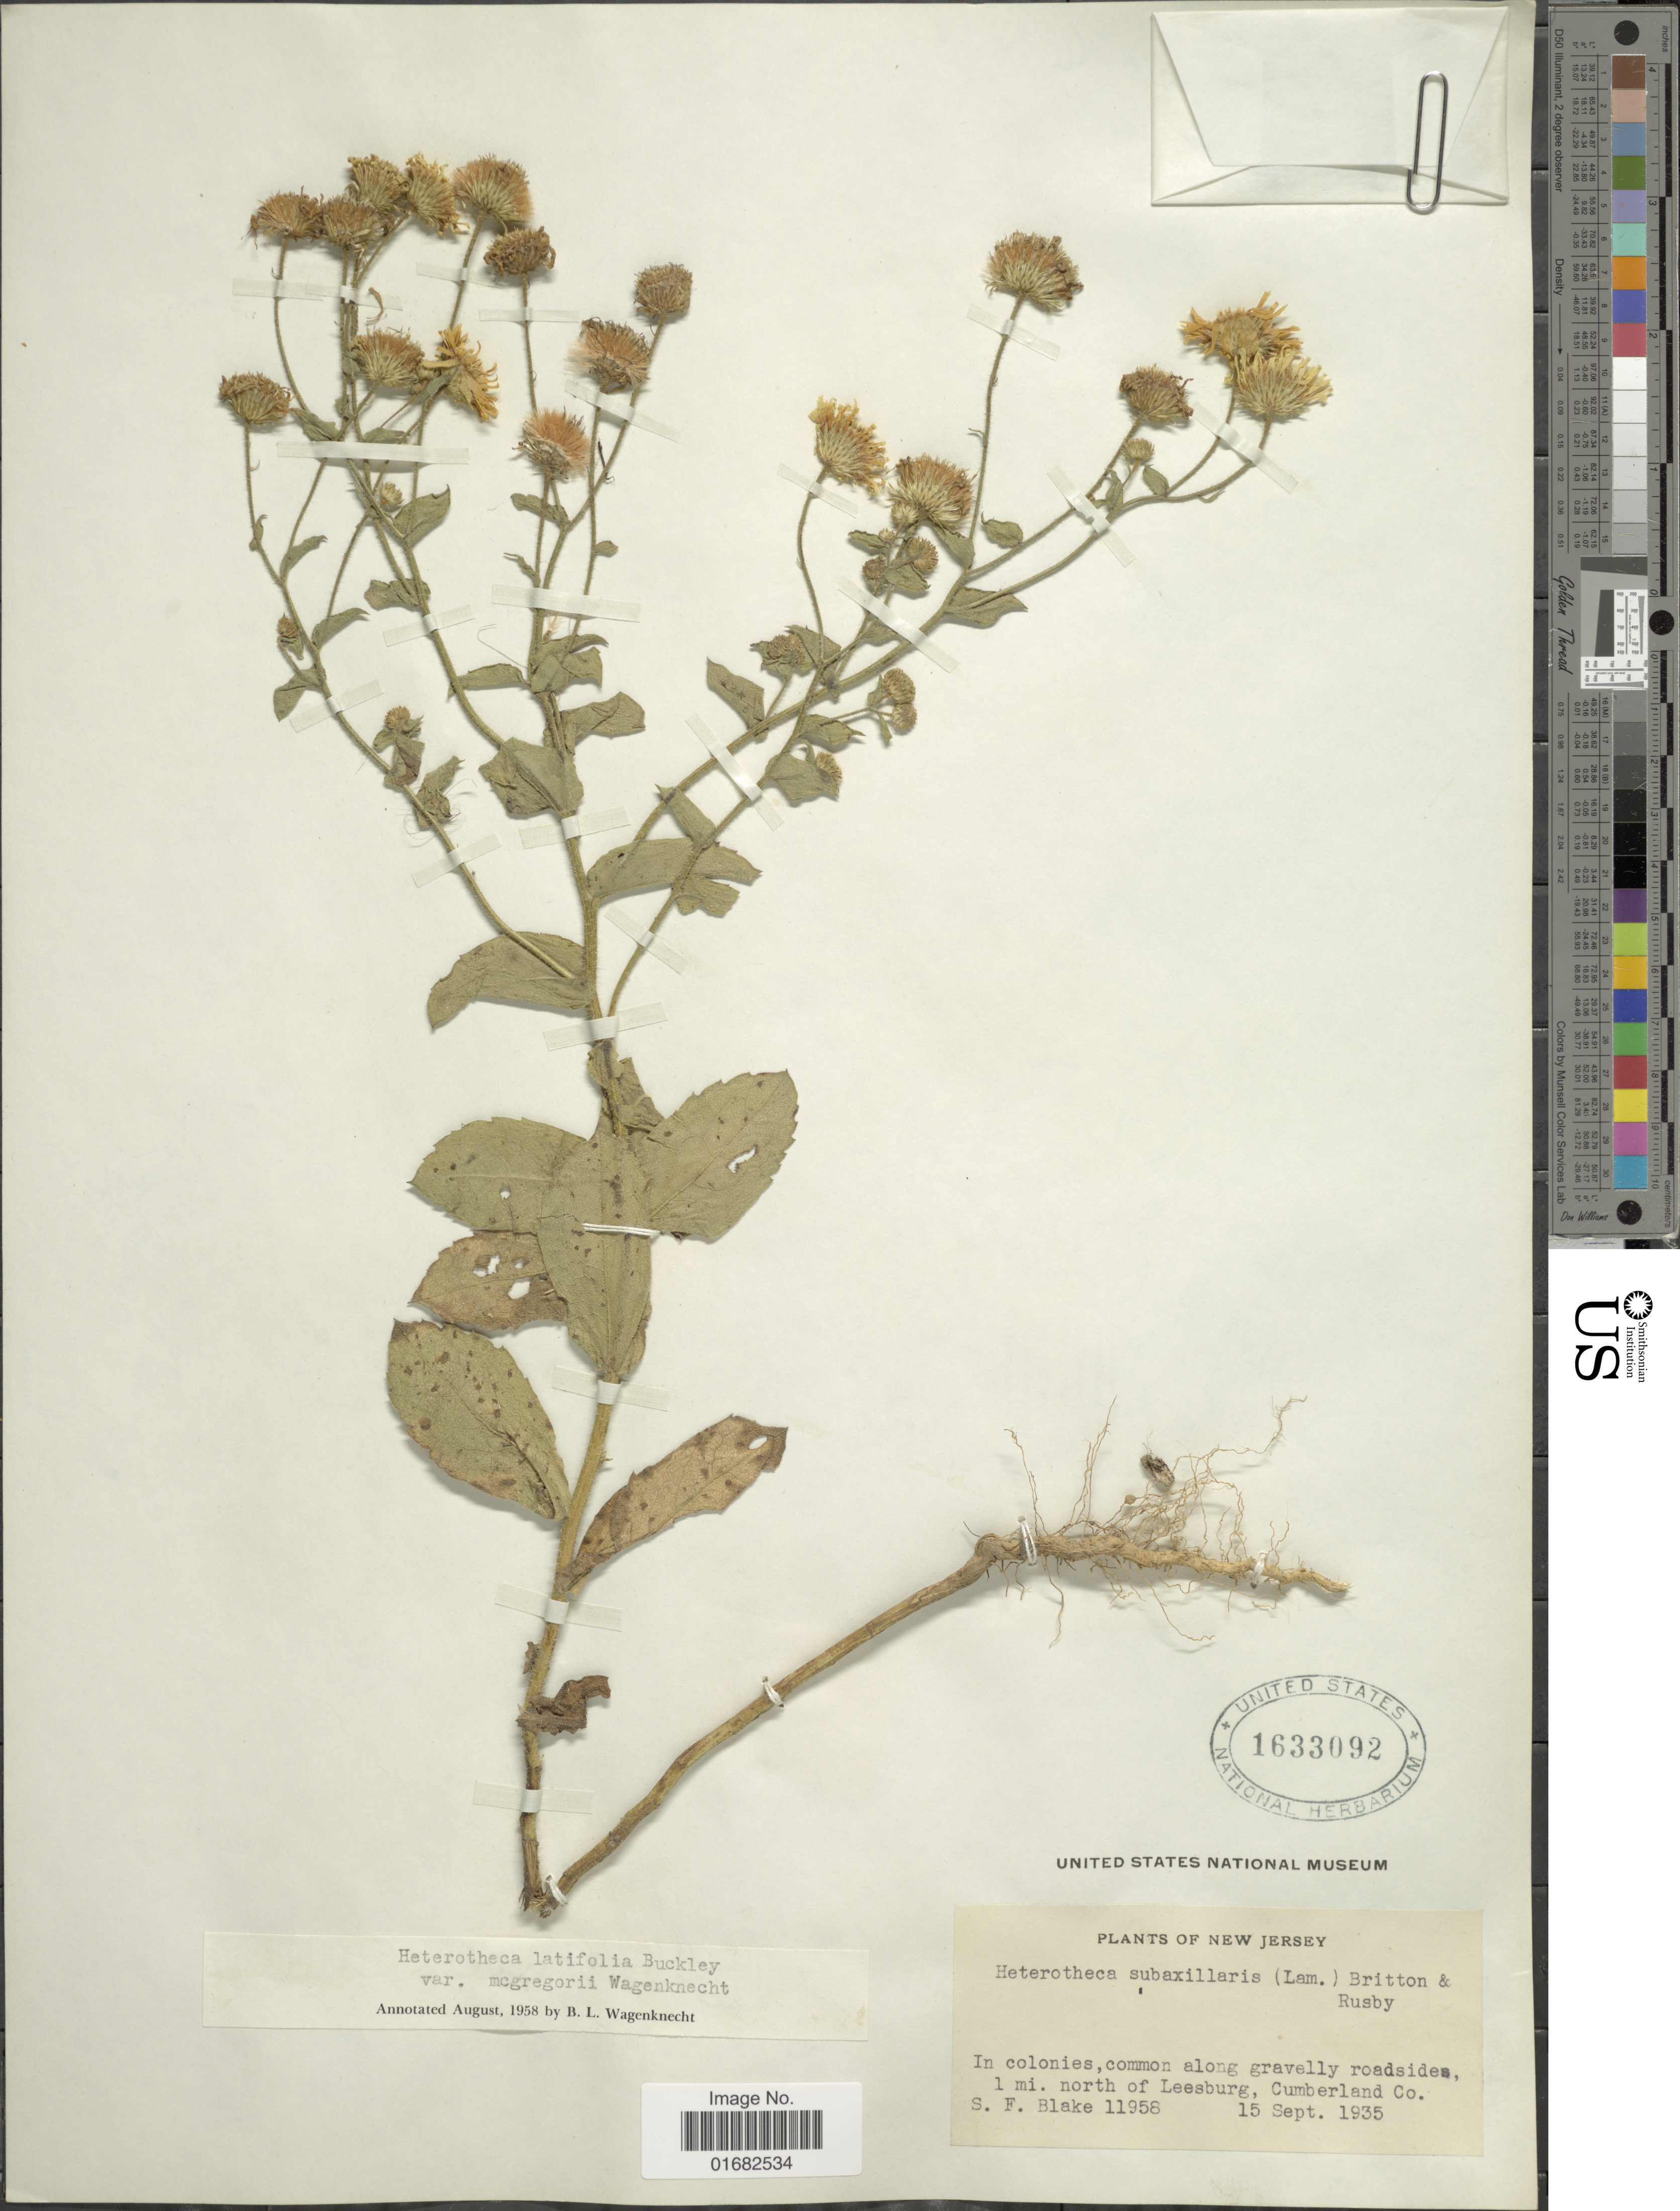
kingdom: Plantae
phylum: Tracheophyta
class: Magnoliopsida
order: Asterales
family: Asteraceae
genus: Heterotheca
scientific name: Heterotheca latifolia var. macgregoris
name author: B. Wagenkn.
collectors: S. Blake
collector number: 11958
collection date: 1935-09-15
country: United States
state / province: New Jersey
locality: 1 mi. north of Leesburg, Cumberland Co.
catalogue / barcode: US 1633092